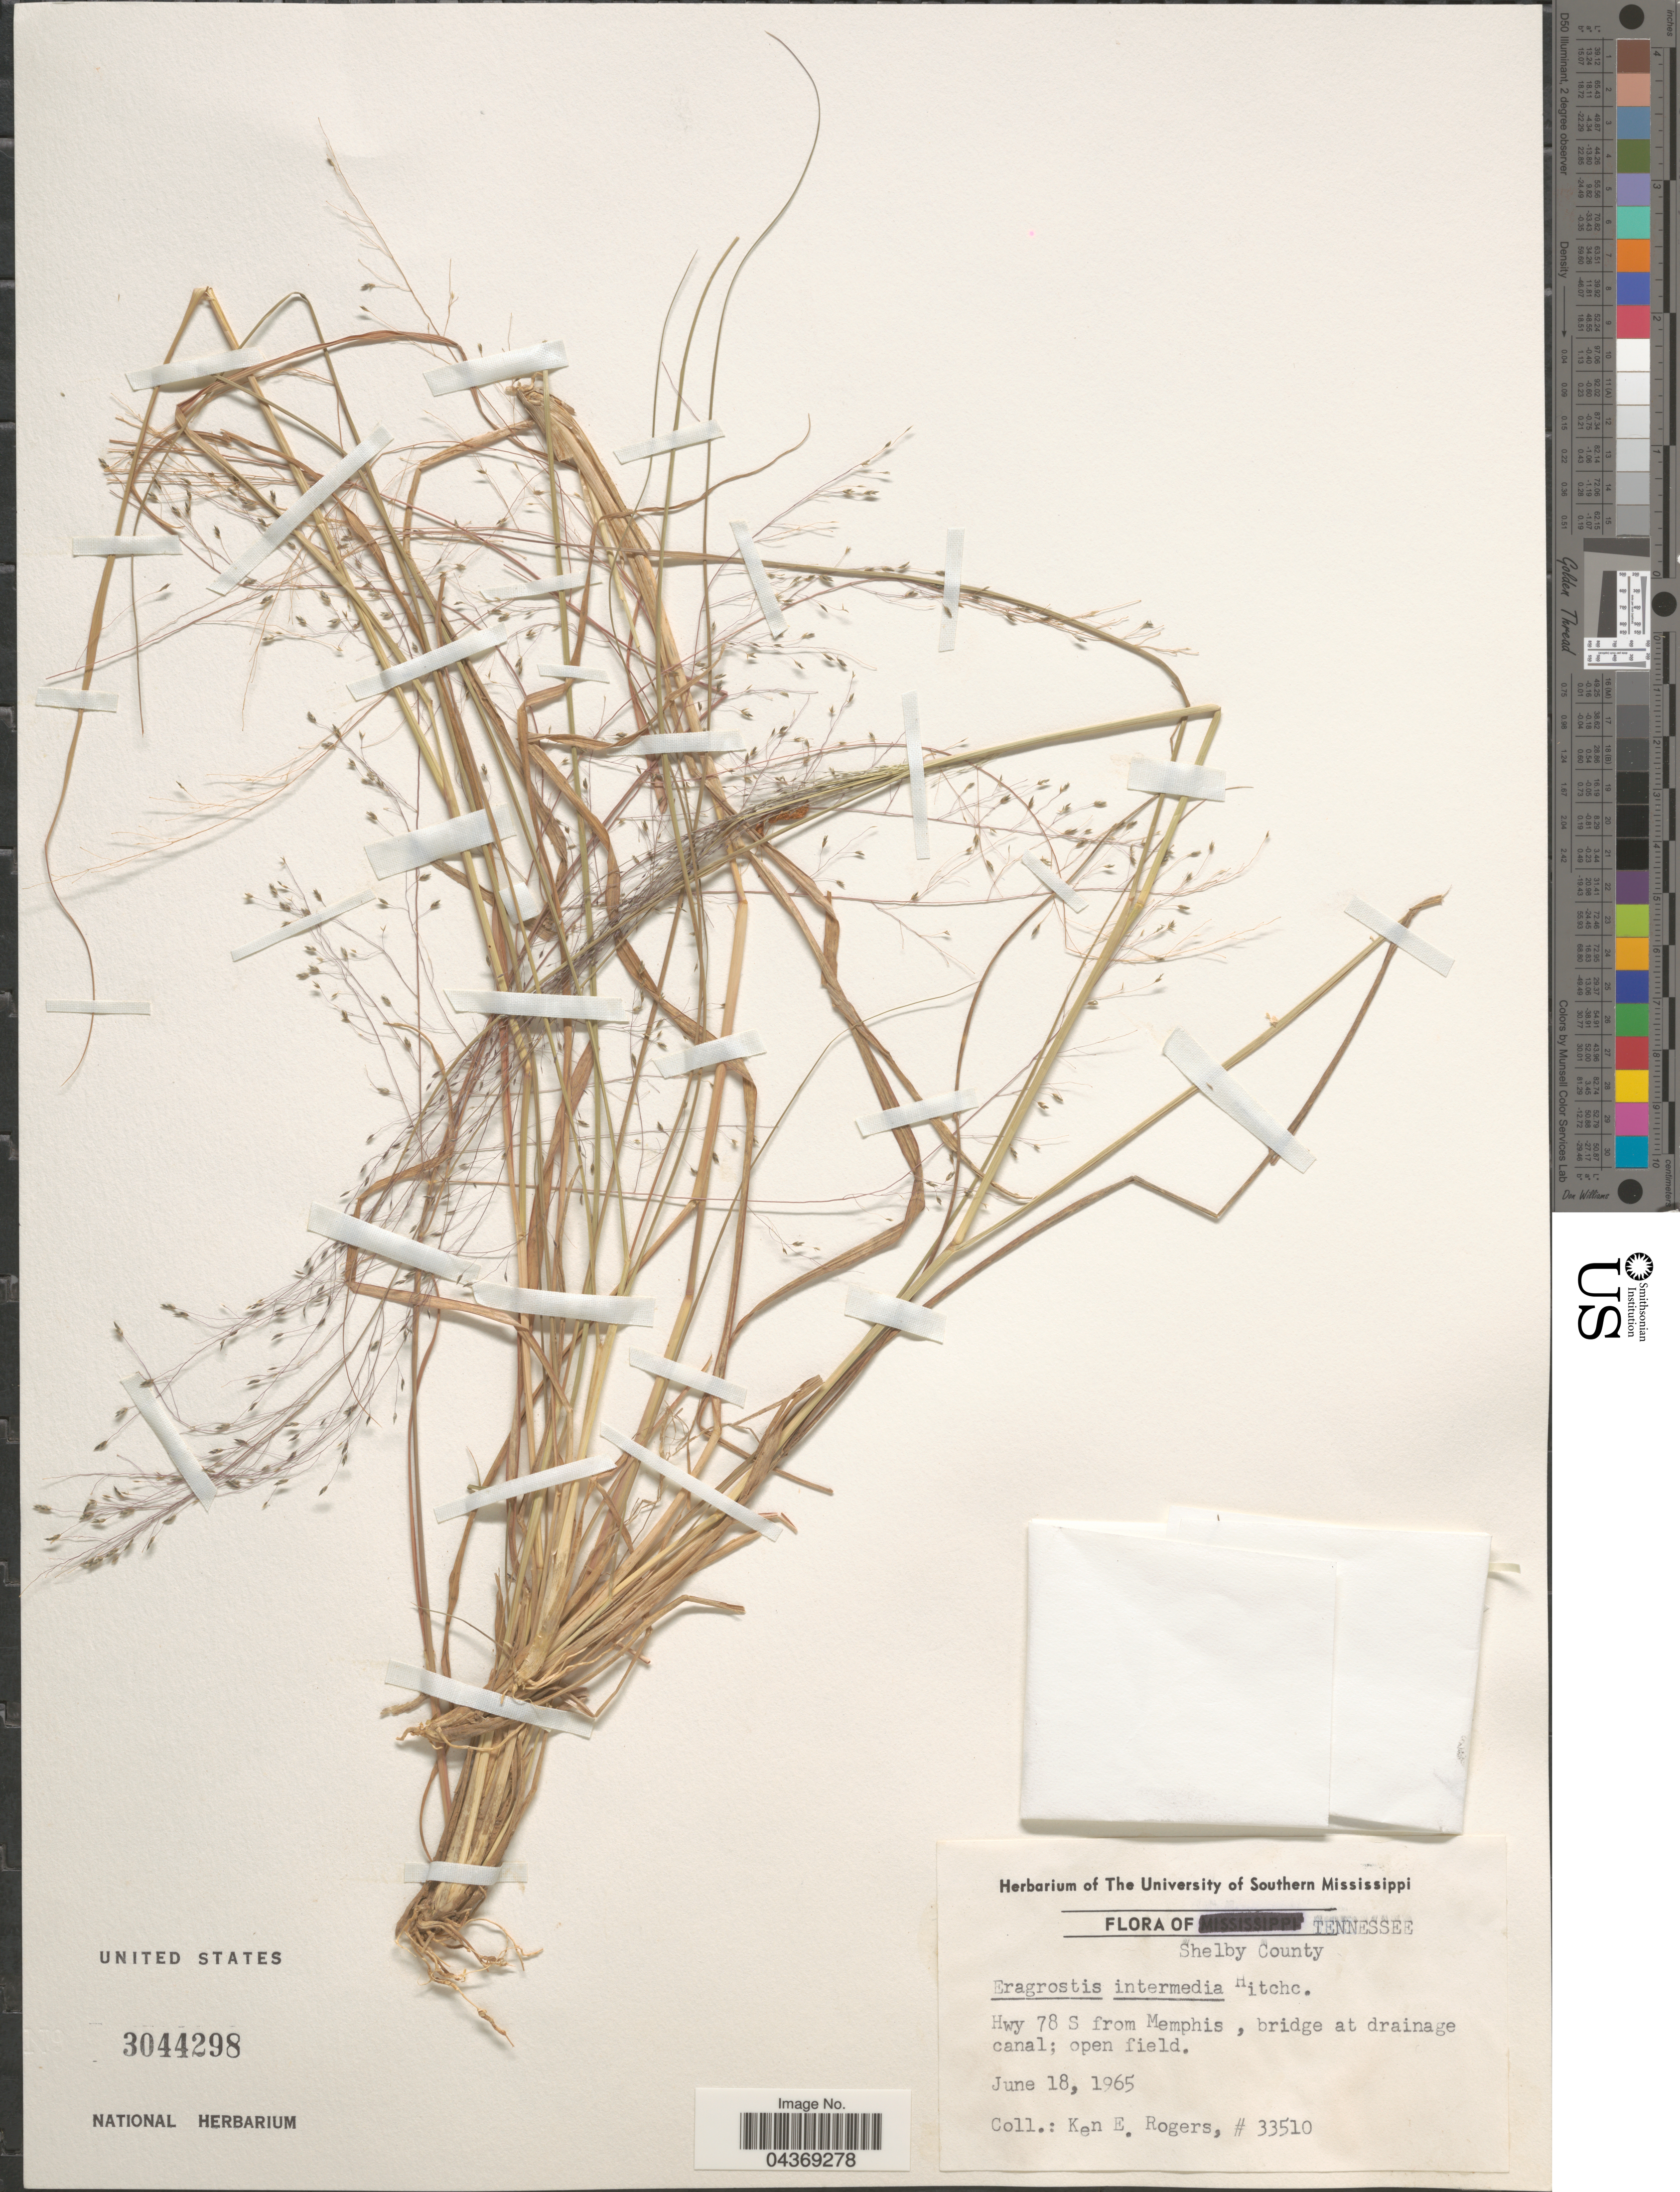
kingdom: Plantae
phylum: Tracheophyta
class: Liliopsida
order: Poales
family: Poaceae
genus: Eragrostis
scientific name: Eragrostis intermedia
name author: Hitchc.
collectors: K. Rogers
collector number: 33510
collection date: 1965-06-18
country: United States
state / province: Tennessee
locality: Shelby County. Hwy 78 S from Memphis, bridge at drainage canal; open field.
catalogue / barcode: US 3044298